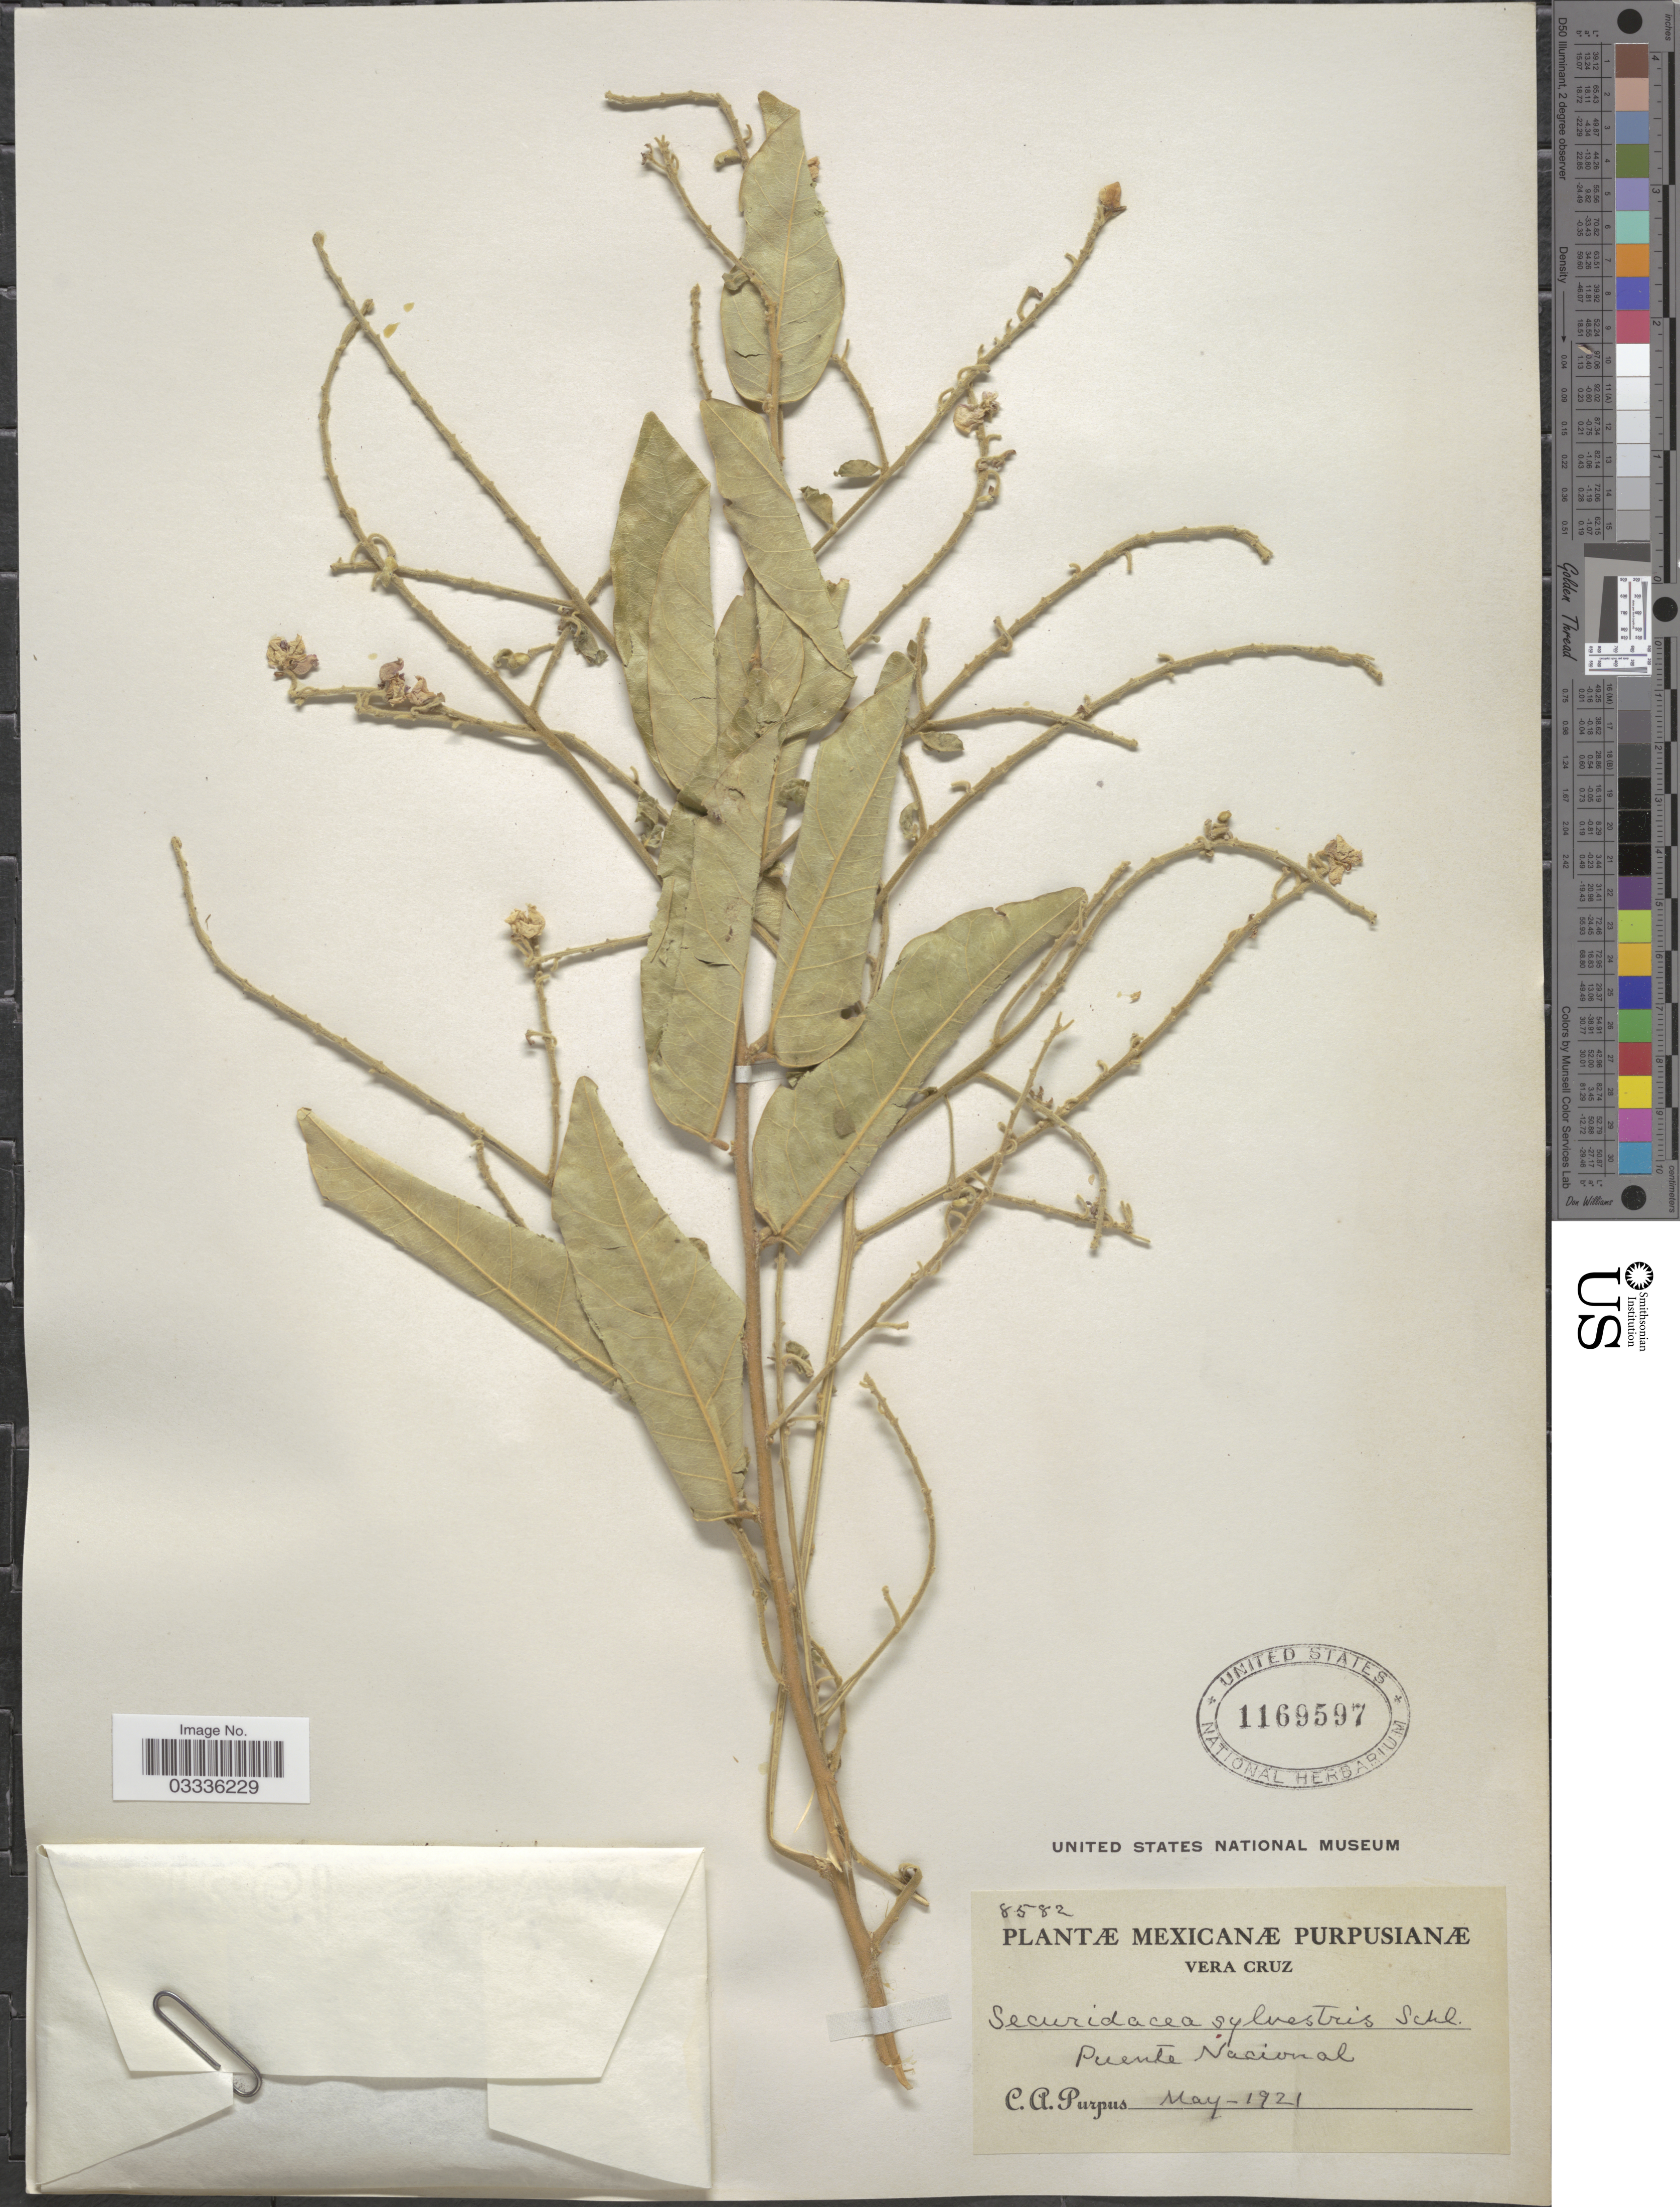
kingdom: Plantae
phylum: Tracheophyta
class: Magnoliopsida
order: Fabales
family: Polygalaceae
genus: Securidaca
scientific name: Securidaca sylvestris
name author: Schltdl.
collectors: C. A. Purpus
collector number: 8582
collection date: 1921-05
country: Mexico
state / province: Veracruz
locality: Vera Cruz. Puente Nacional.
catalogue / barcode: US 1169597